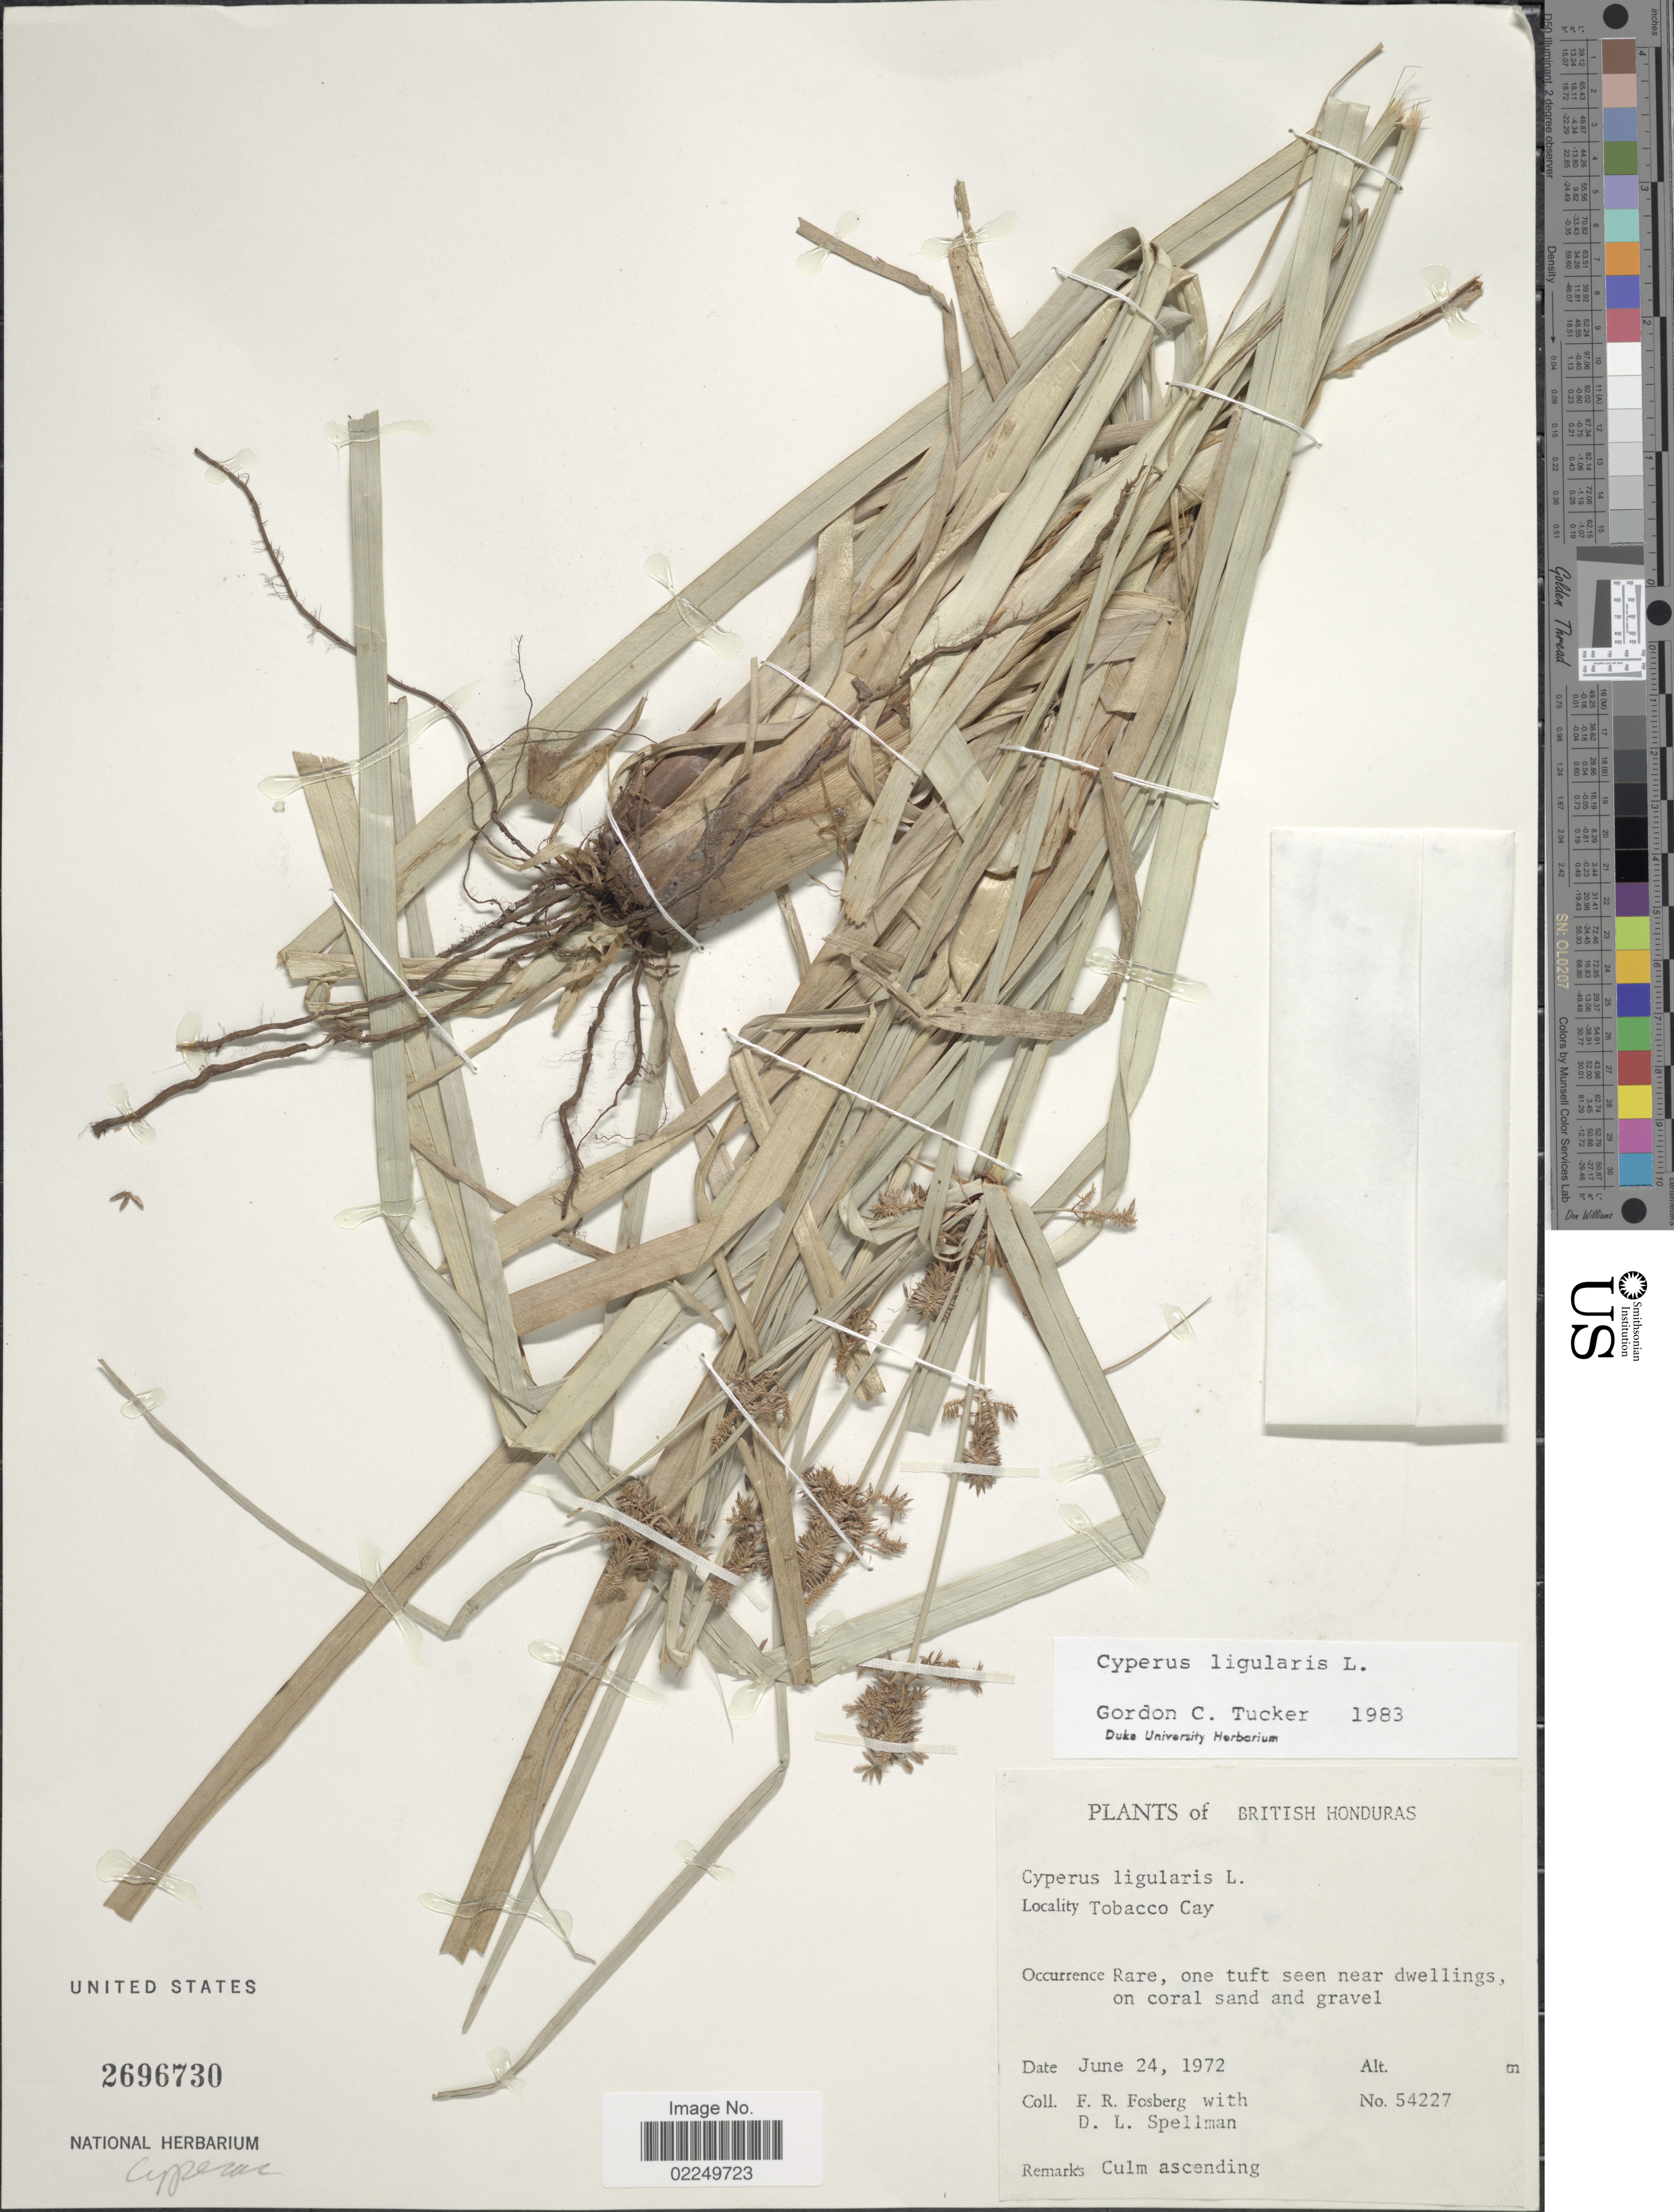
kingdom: Plantae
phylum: Tracheophyta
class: Liliopsida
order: Poales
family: Cyperaceae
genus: Cyperus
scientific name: Cyperus ligularis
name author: L.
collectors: F. R. Fosberg & D. L. Spellman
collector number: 54227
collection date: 1972-06-24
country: Belize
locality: British Honduras, Tobacco Cay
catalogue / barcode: US 2696730